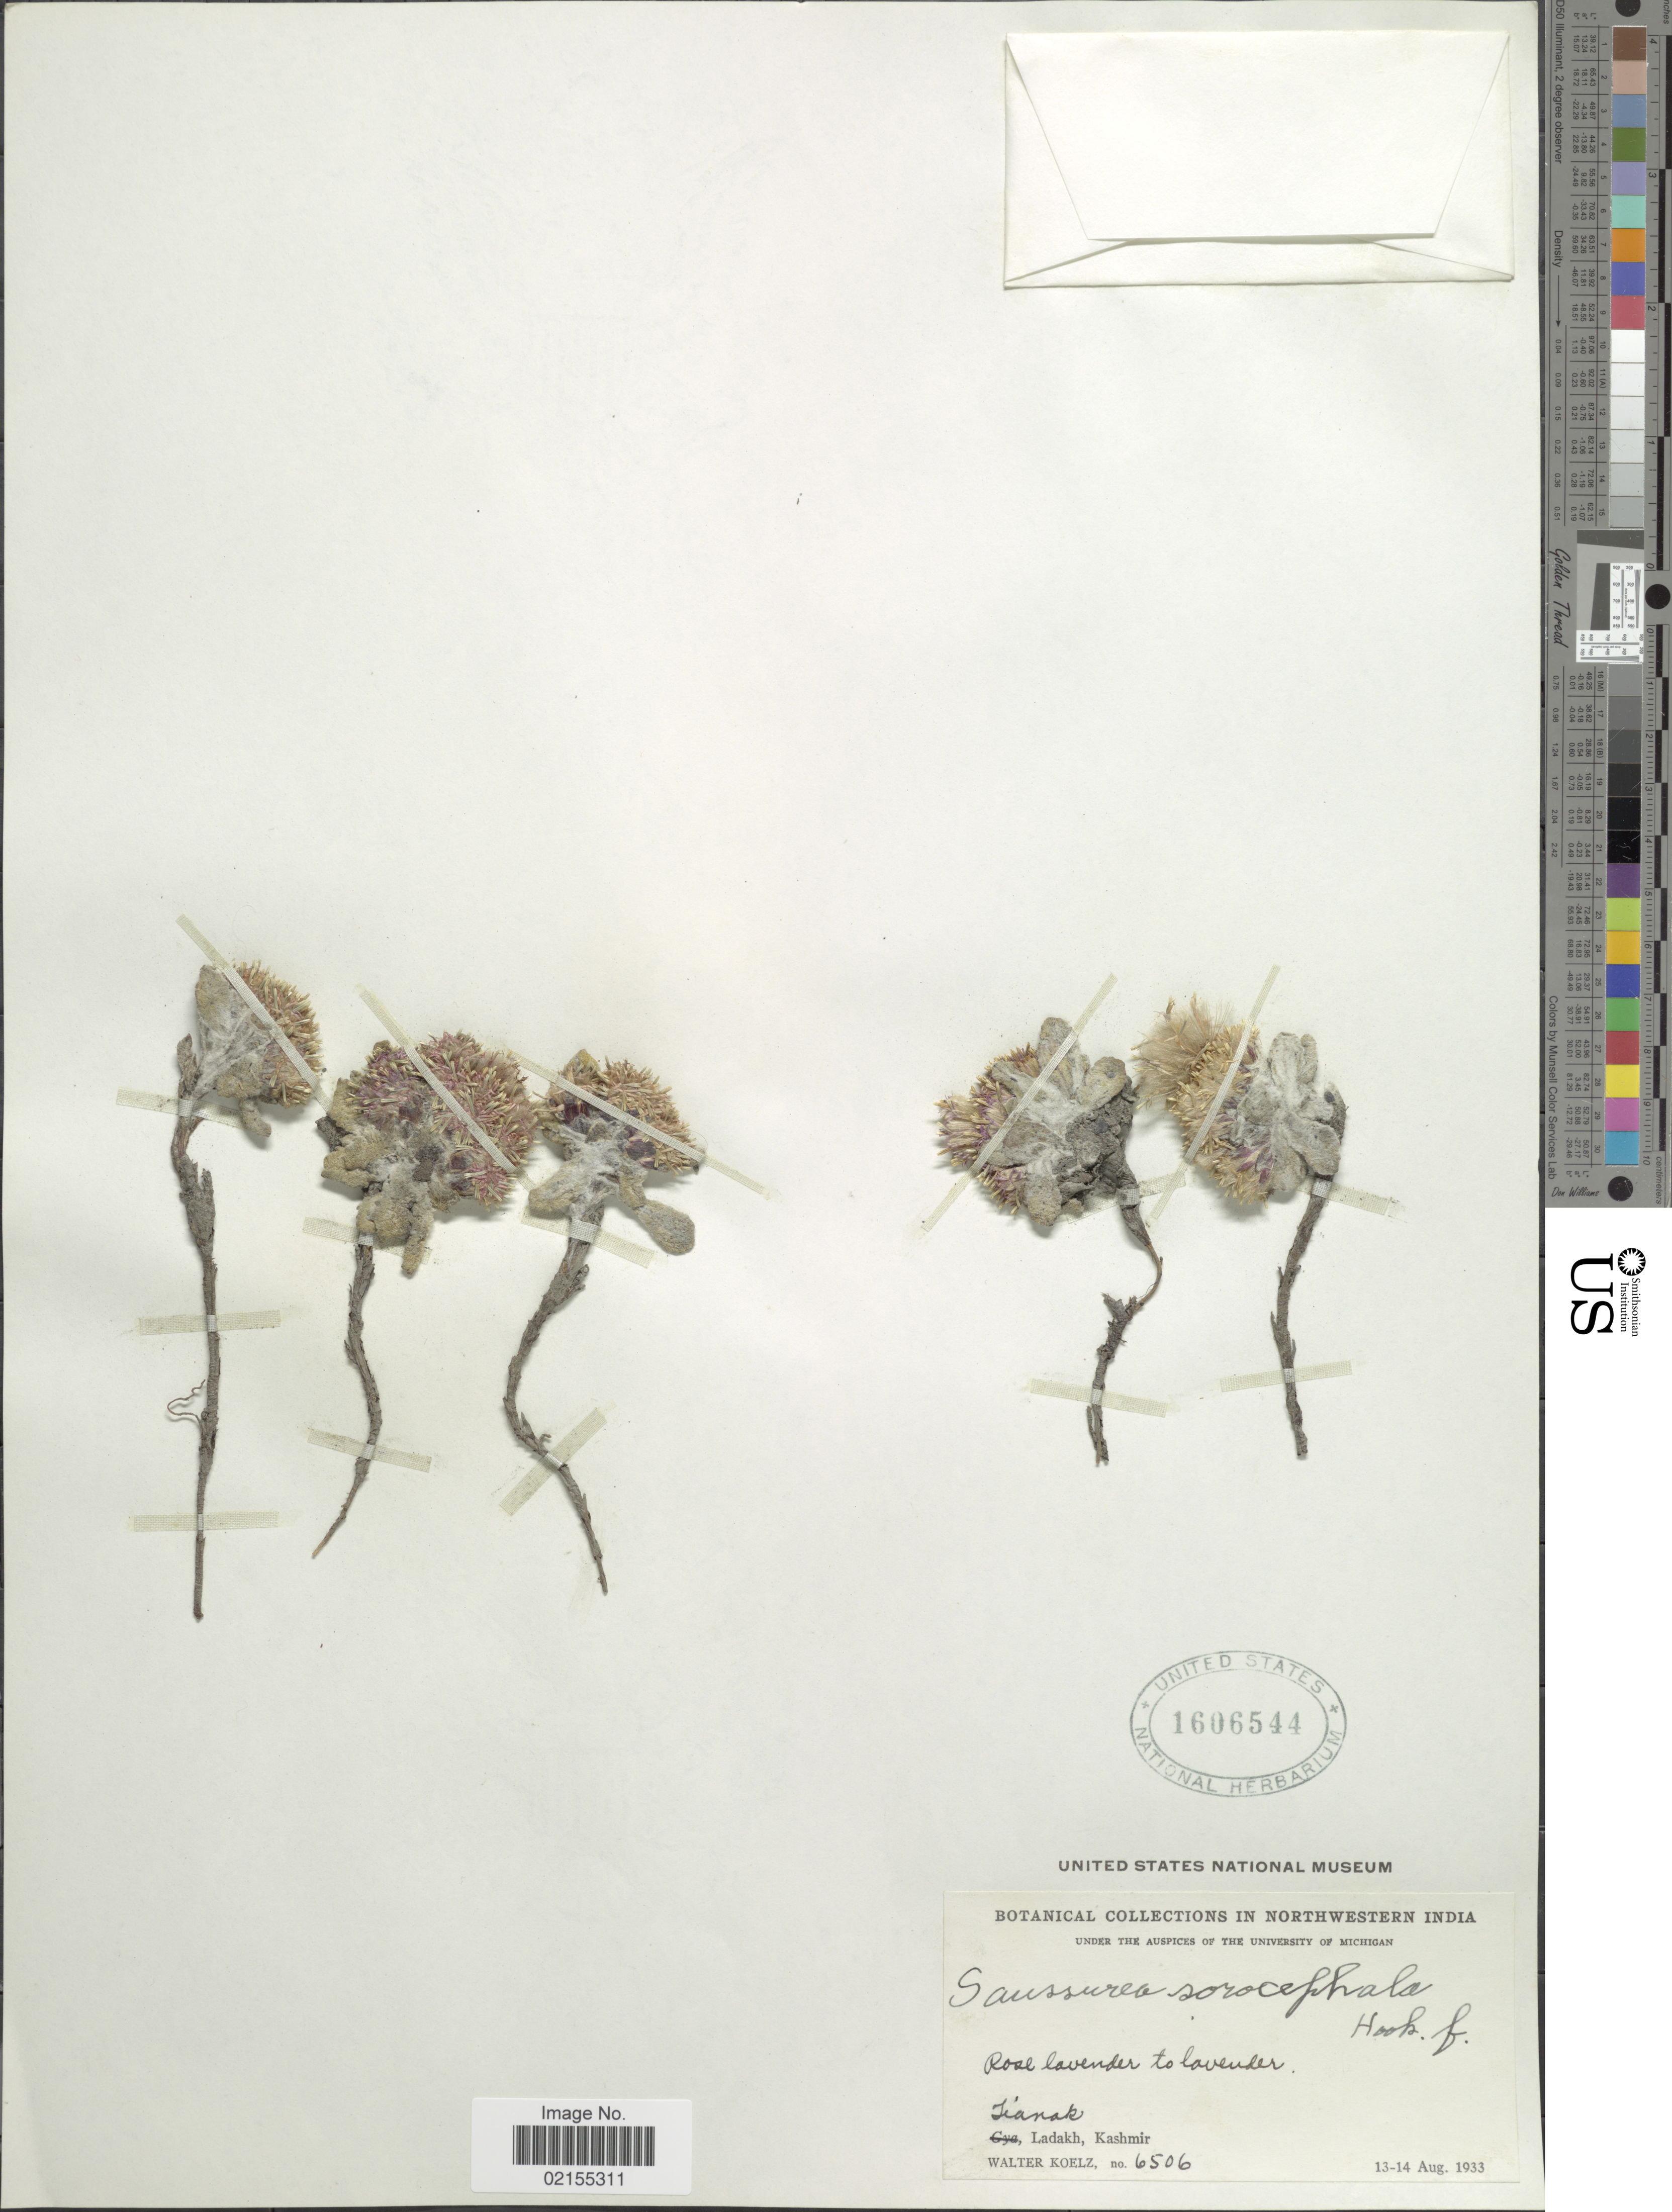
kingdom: Plantae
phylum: Tracheophyta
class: Magnoliopsida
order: Asterales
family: Asteraceae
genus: Saussurea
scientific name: Saussurea gnaphalodes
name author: (Royle) Sch. Bip.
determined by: Chen, Yousheng S.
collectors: W. N. Koelz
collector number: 6506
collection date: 1933-08-13/1933-08-14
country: India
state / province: Jammu and Kashmir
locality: In Northwestern India, Ianak, Ladakh, Kashmir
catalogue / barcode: US 1606544